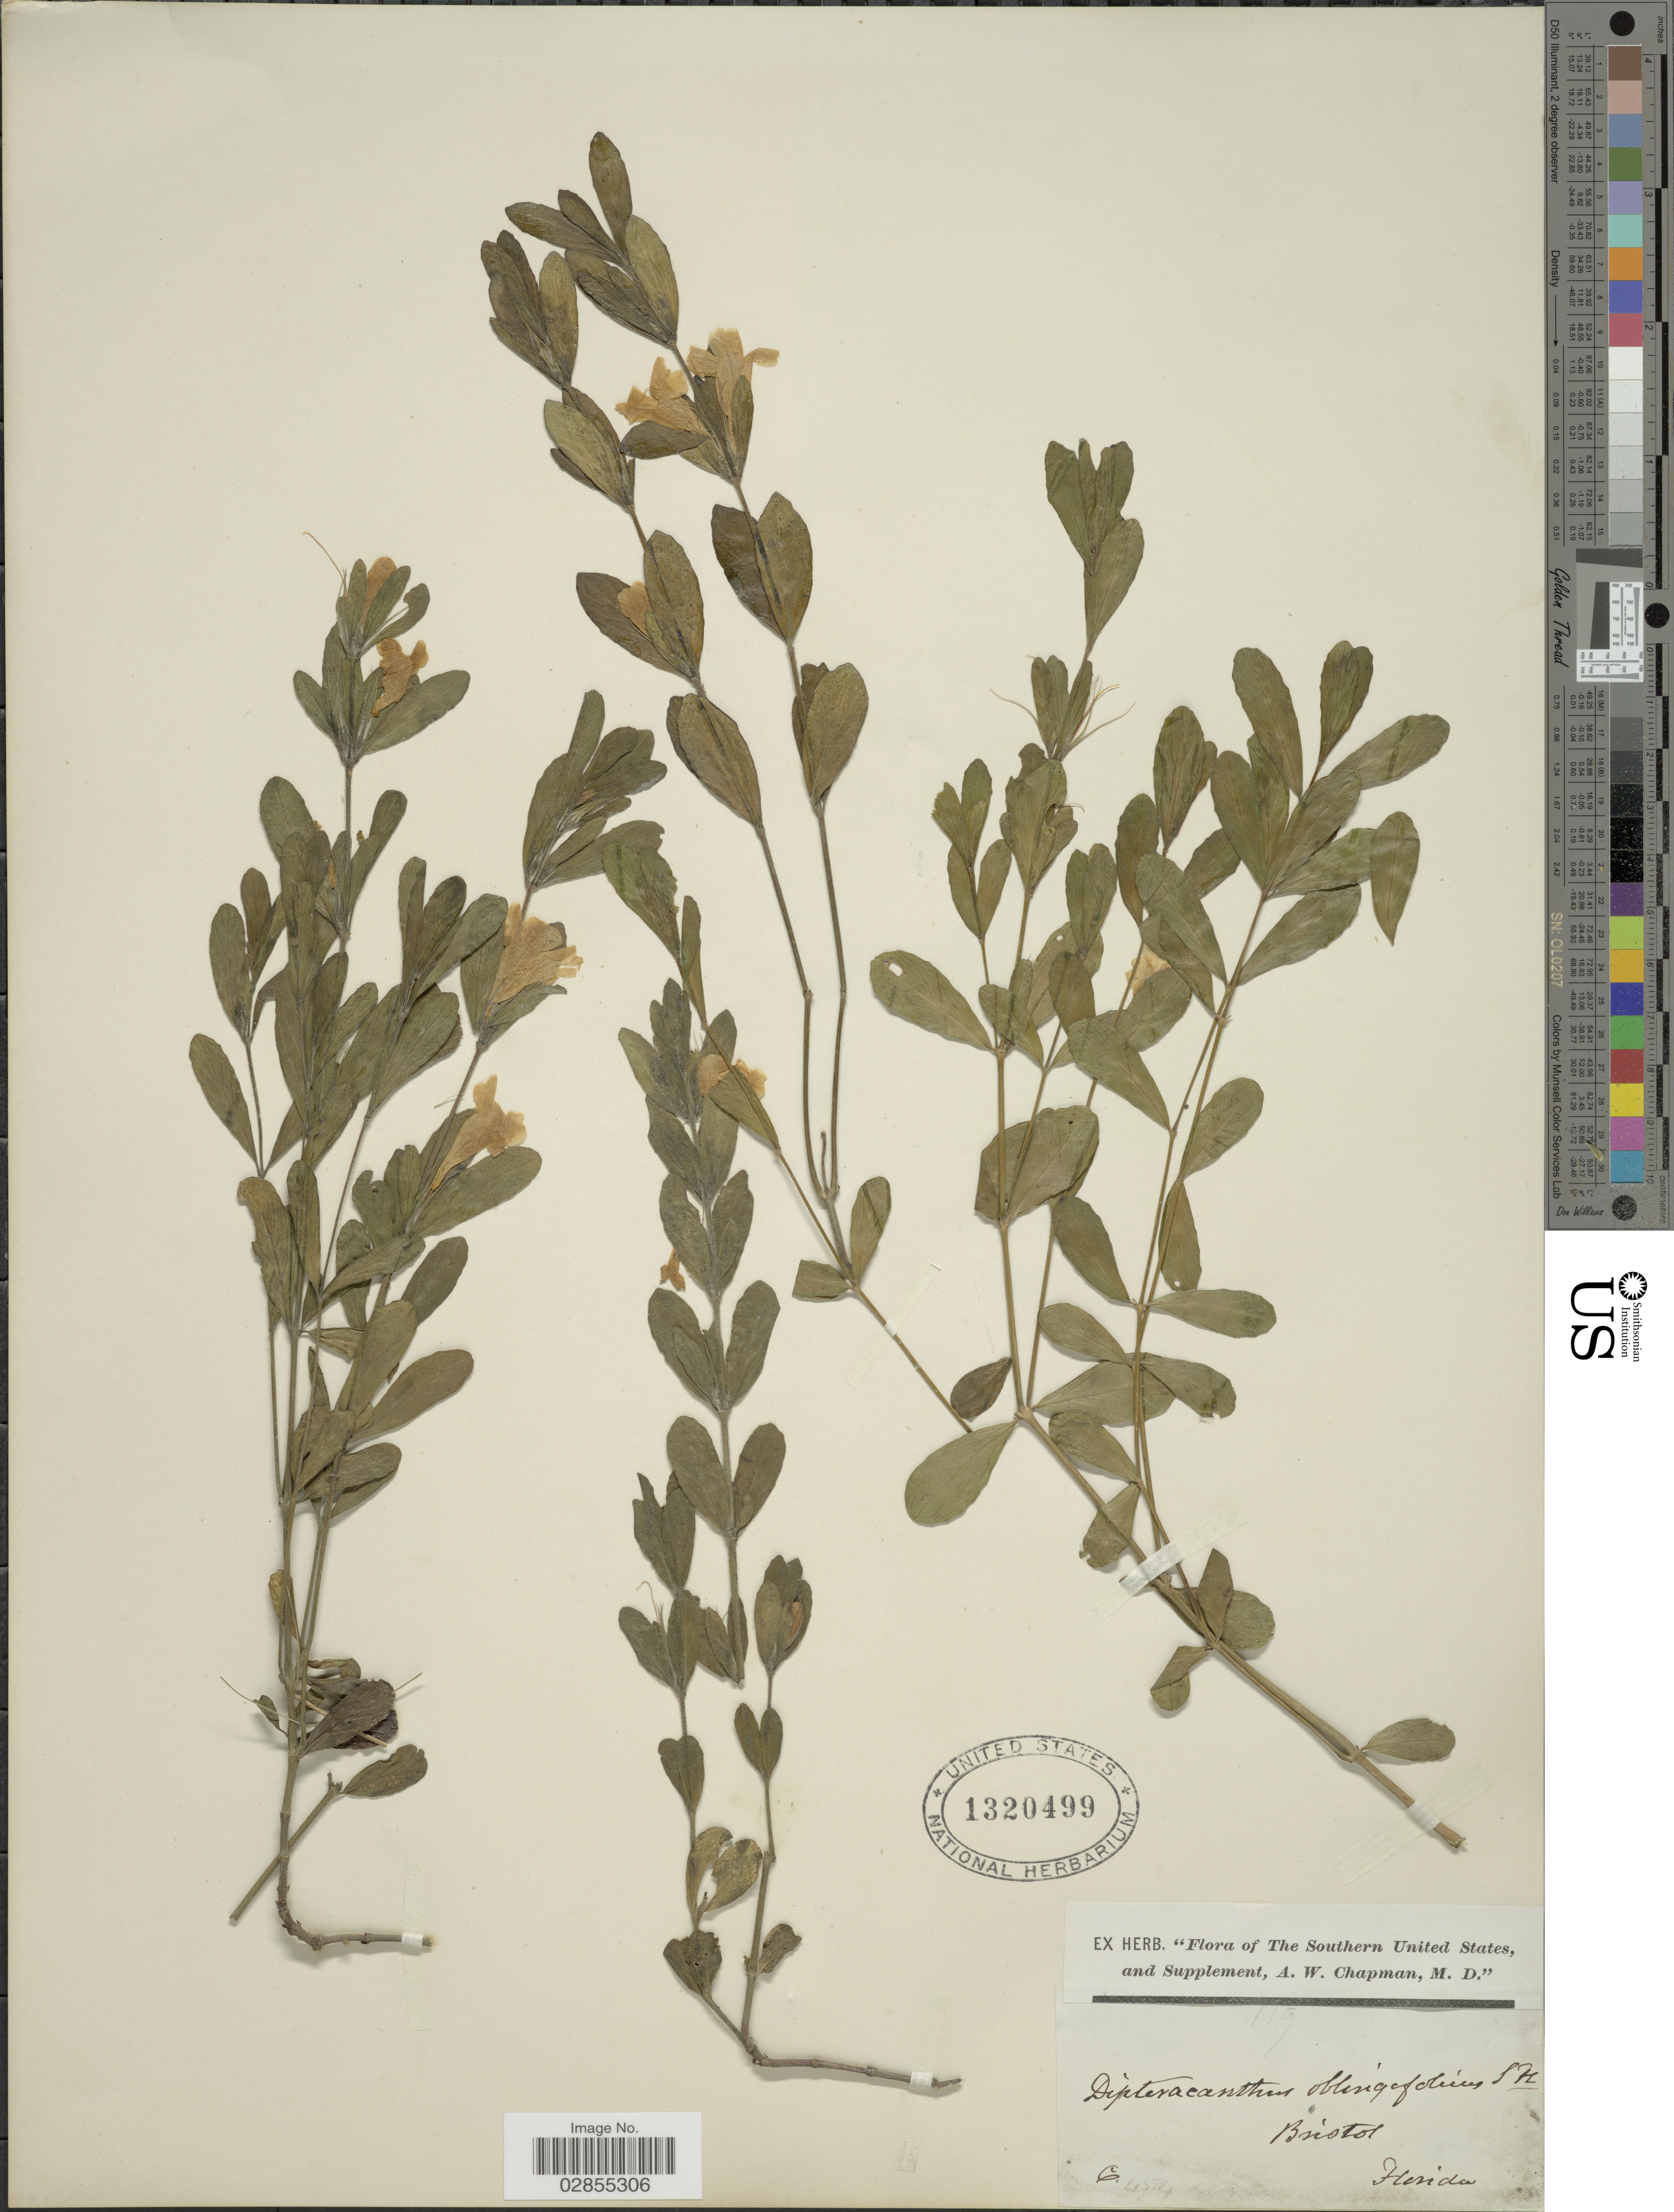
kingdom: Plantae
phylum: Tracheophyta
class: Magnoliopsida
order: Lamiales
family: Acanthaceae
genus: Dyschoriste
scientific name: Dyschoriste oblongifolia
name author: (Michx.) Kuntze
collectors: A. W. Chapman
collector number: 454*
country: United States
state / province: Florida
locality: The Southern United States and Supplement. Bristol.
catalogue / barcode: US 1320499